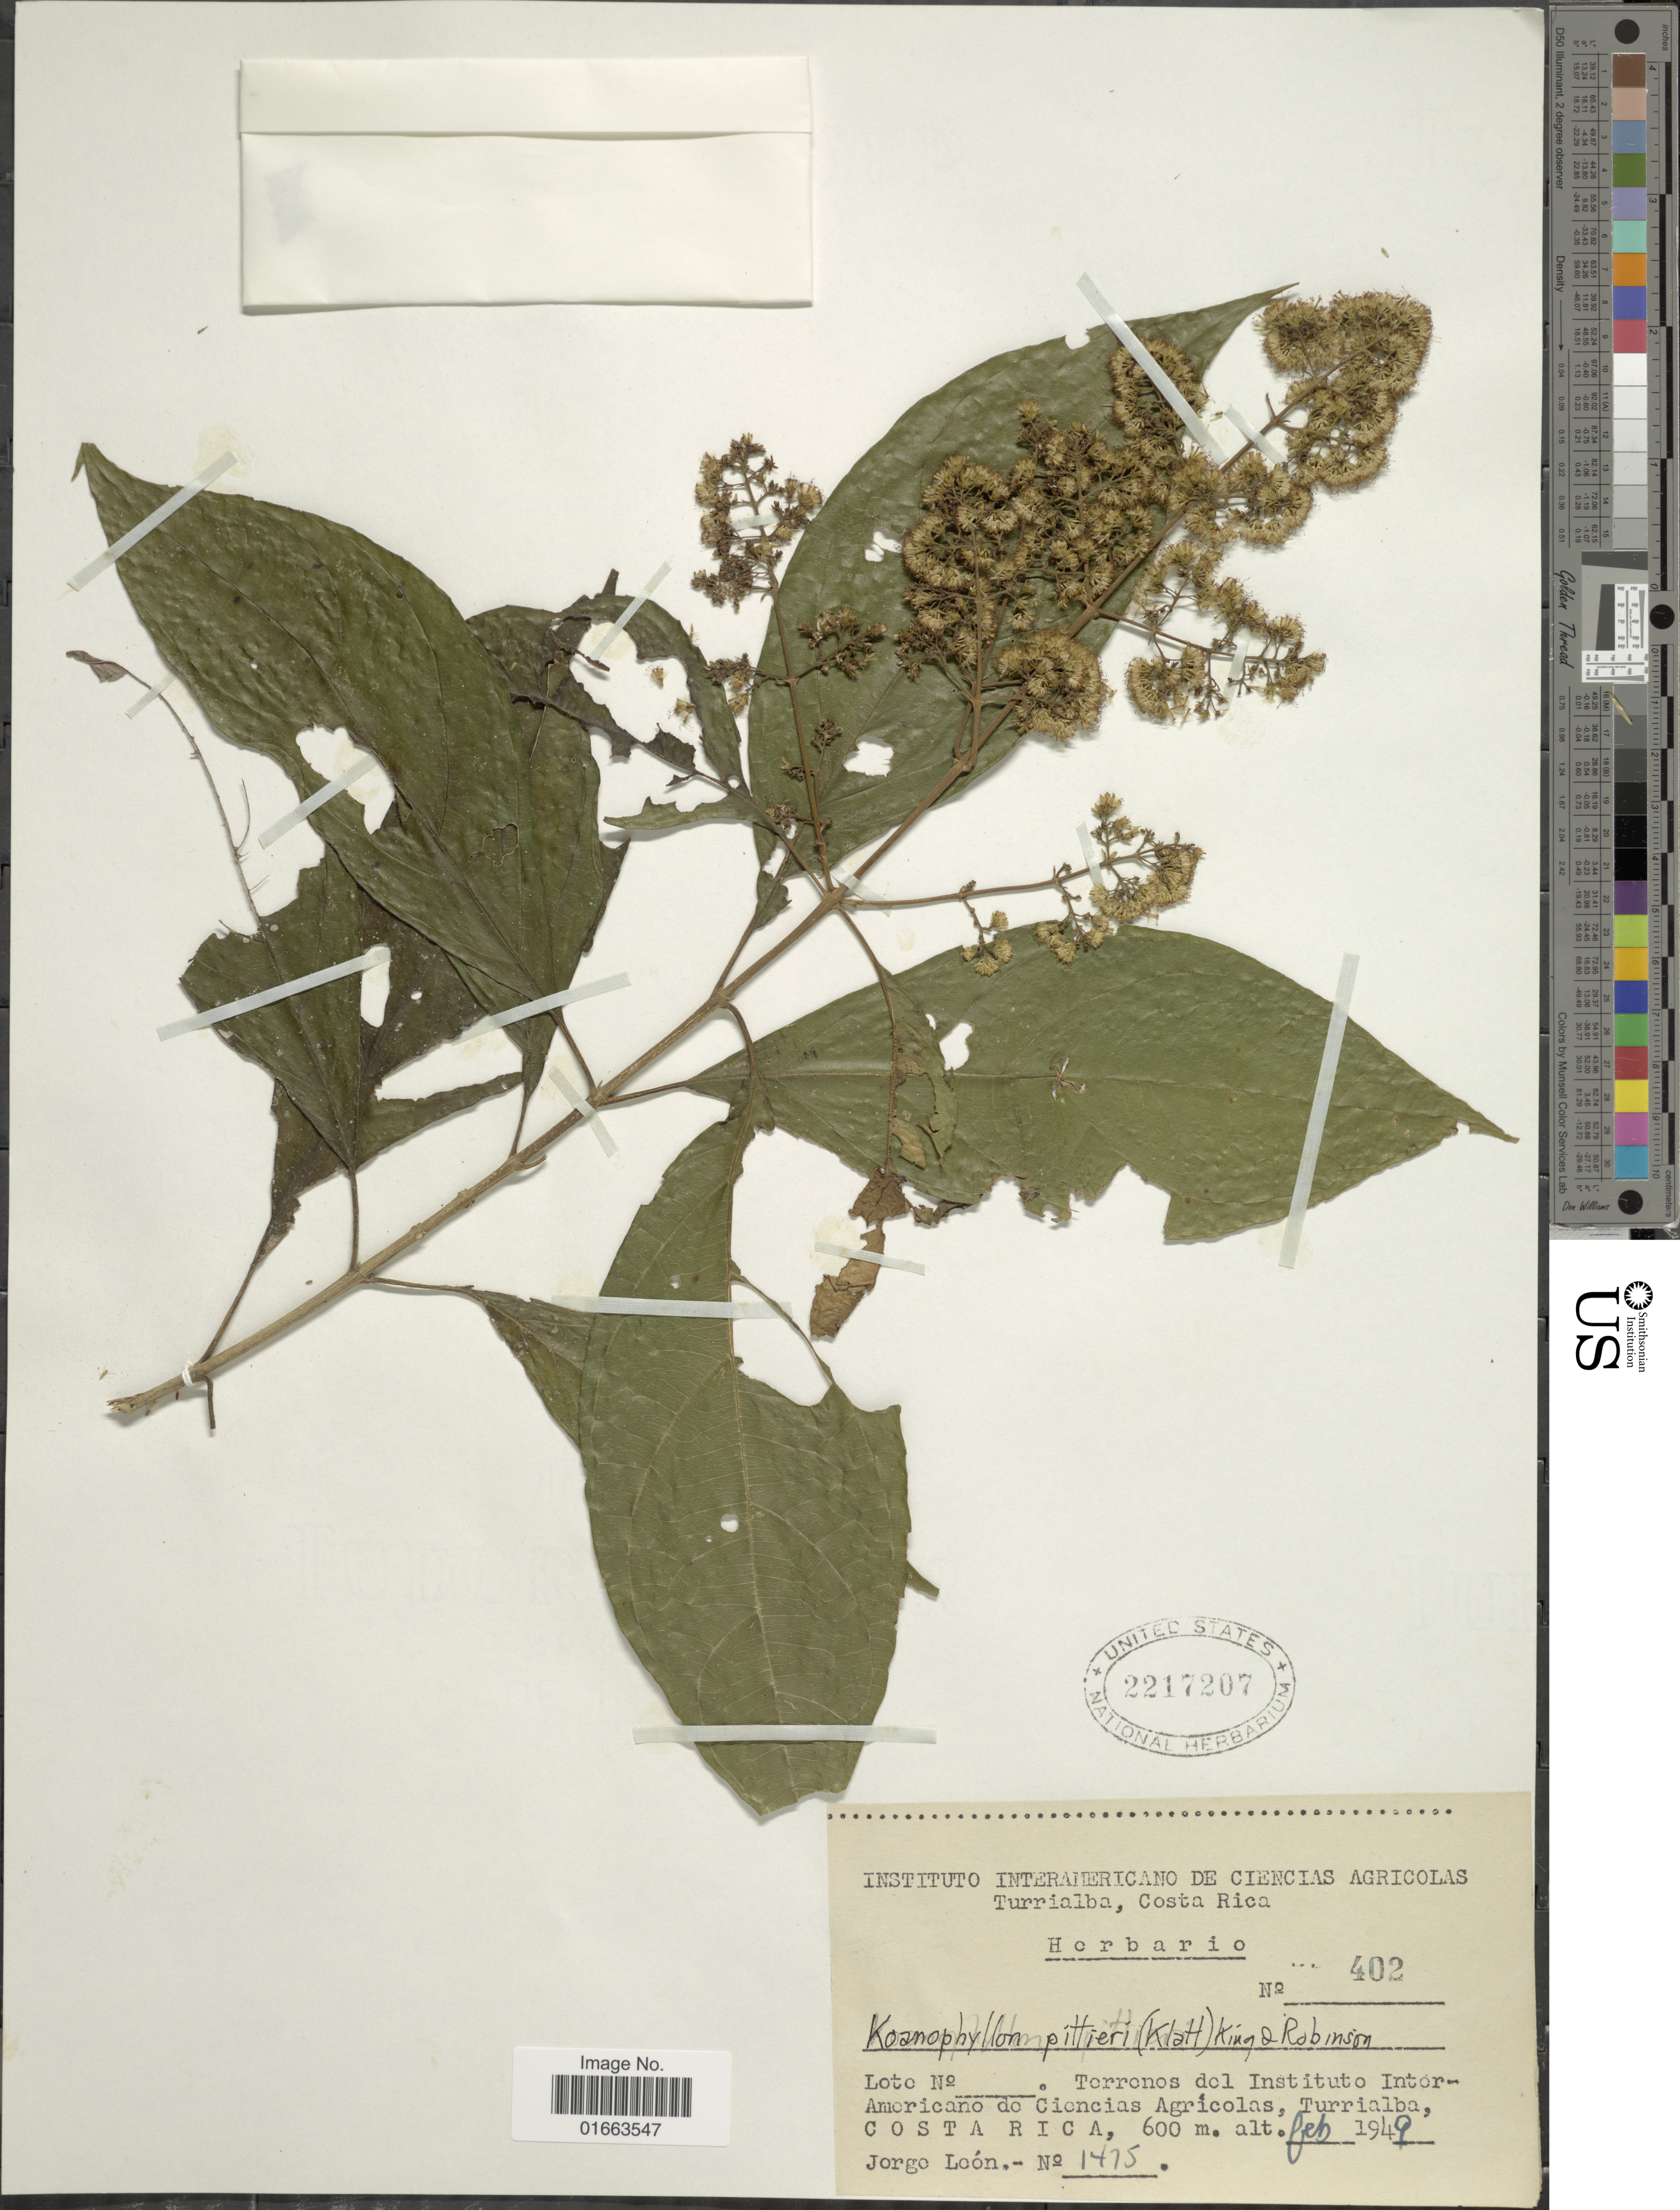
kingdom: Plantae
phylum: Tracheophyta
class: Magnoliopsida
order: Asterales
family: Asteraceae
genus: Koanophyllon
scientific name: Koanophyllon hylonoma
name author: (B.L. Rob.) R.M. King & H. Rob.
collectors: J. León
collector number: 1475/402*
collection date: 1949-02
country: Costa Rica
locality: Terresnos del Insittuto Inter-Americano de Ciencias Agrícolas, Turrialba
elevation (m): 600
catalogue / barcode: US 2217207